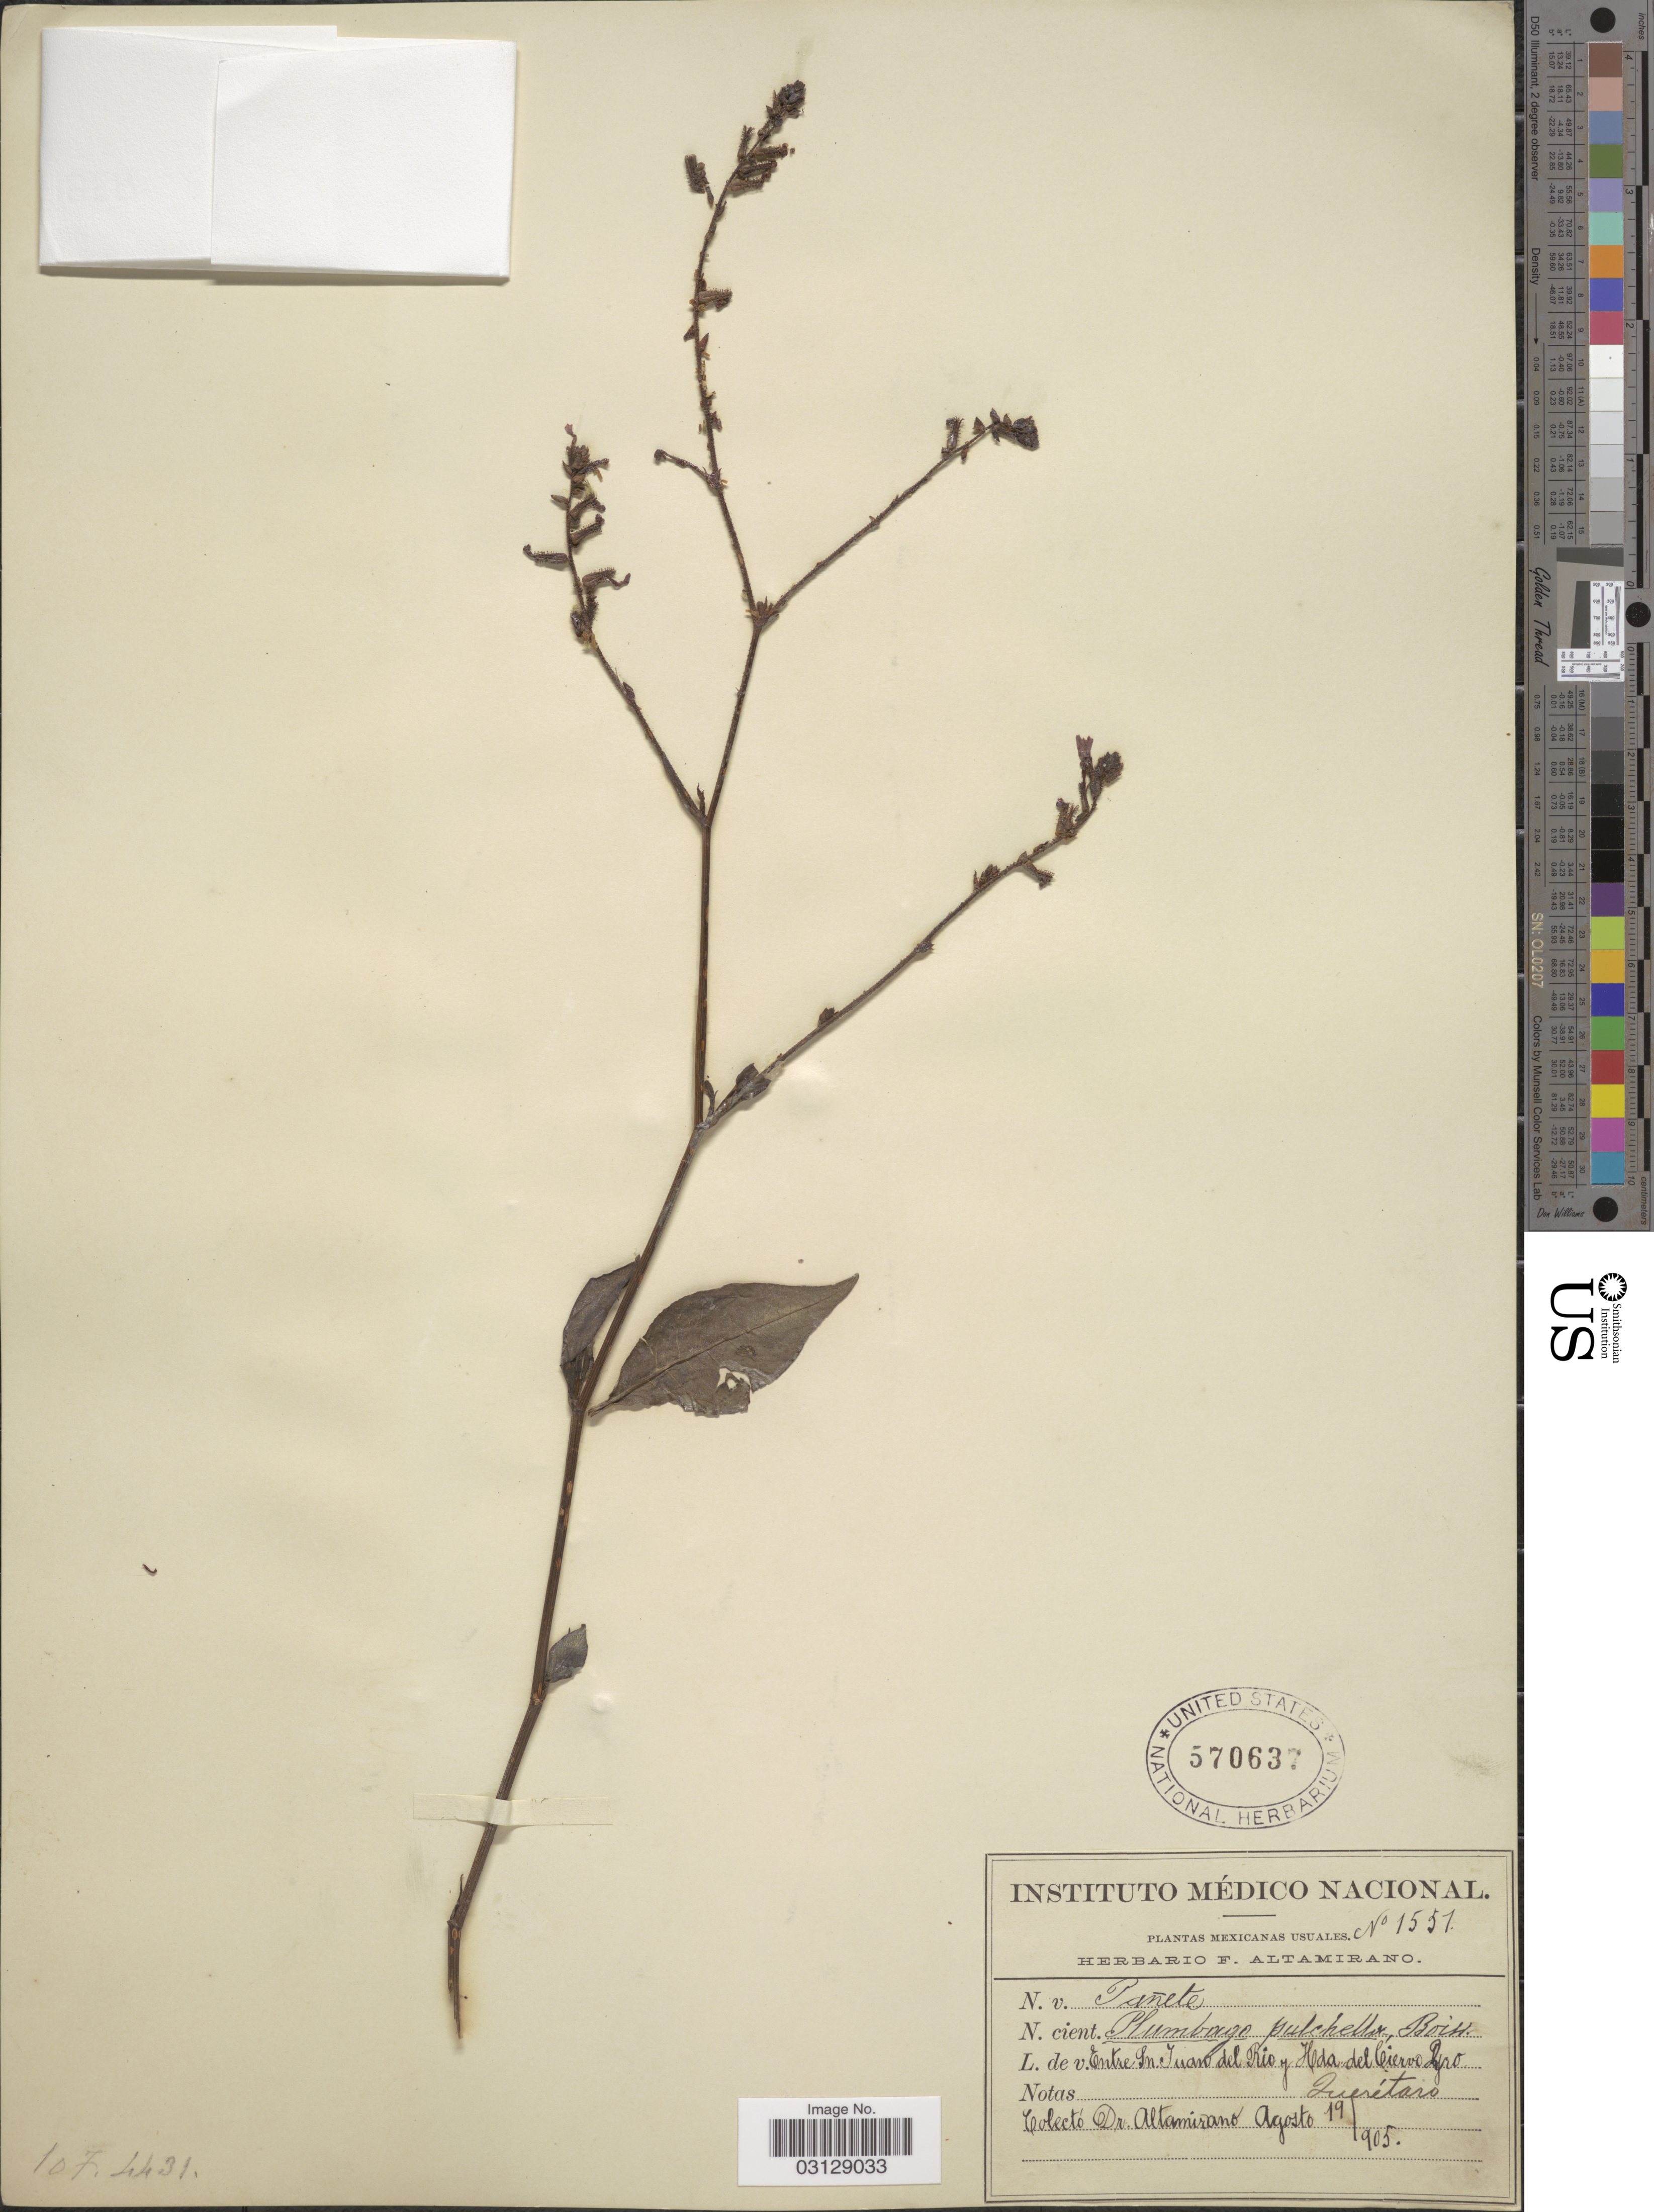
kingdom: Plantae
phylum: Tracheophyta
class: Magnoliopsida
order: Caryophyllales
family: Plumbaginaceae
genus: Plumbago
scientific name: Plumbago pulchella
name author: Boiss.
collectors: -. Altamirano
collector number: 1551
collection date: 1905-08-19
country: Mexico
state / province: Querétaro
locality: Entre Sn. Juan del Rio y Hda del Ciervo Qro.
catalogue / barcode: US 570637